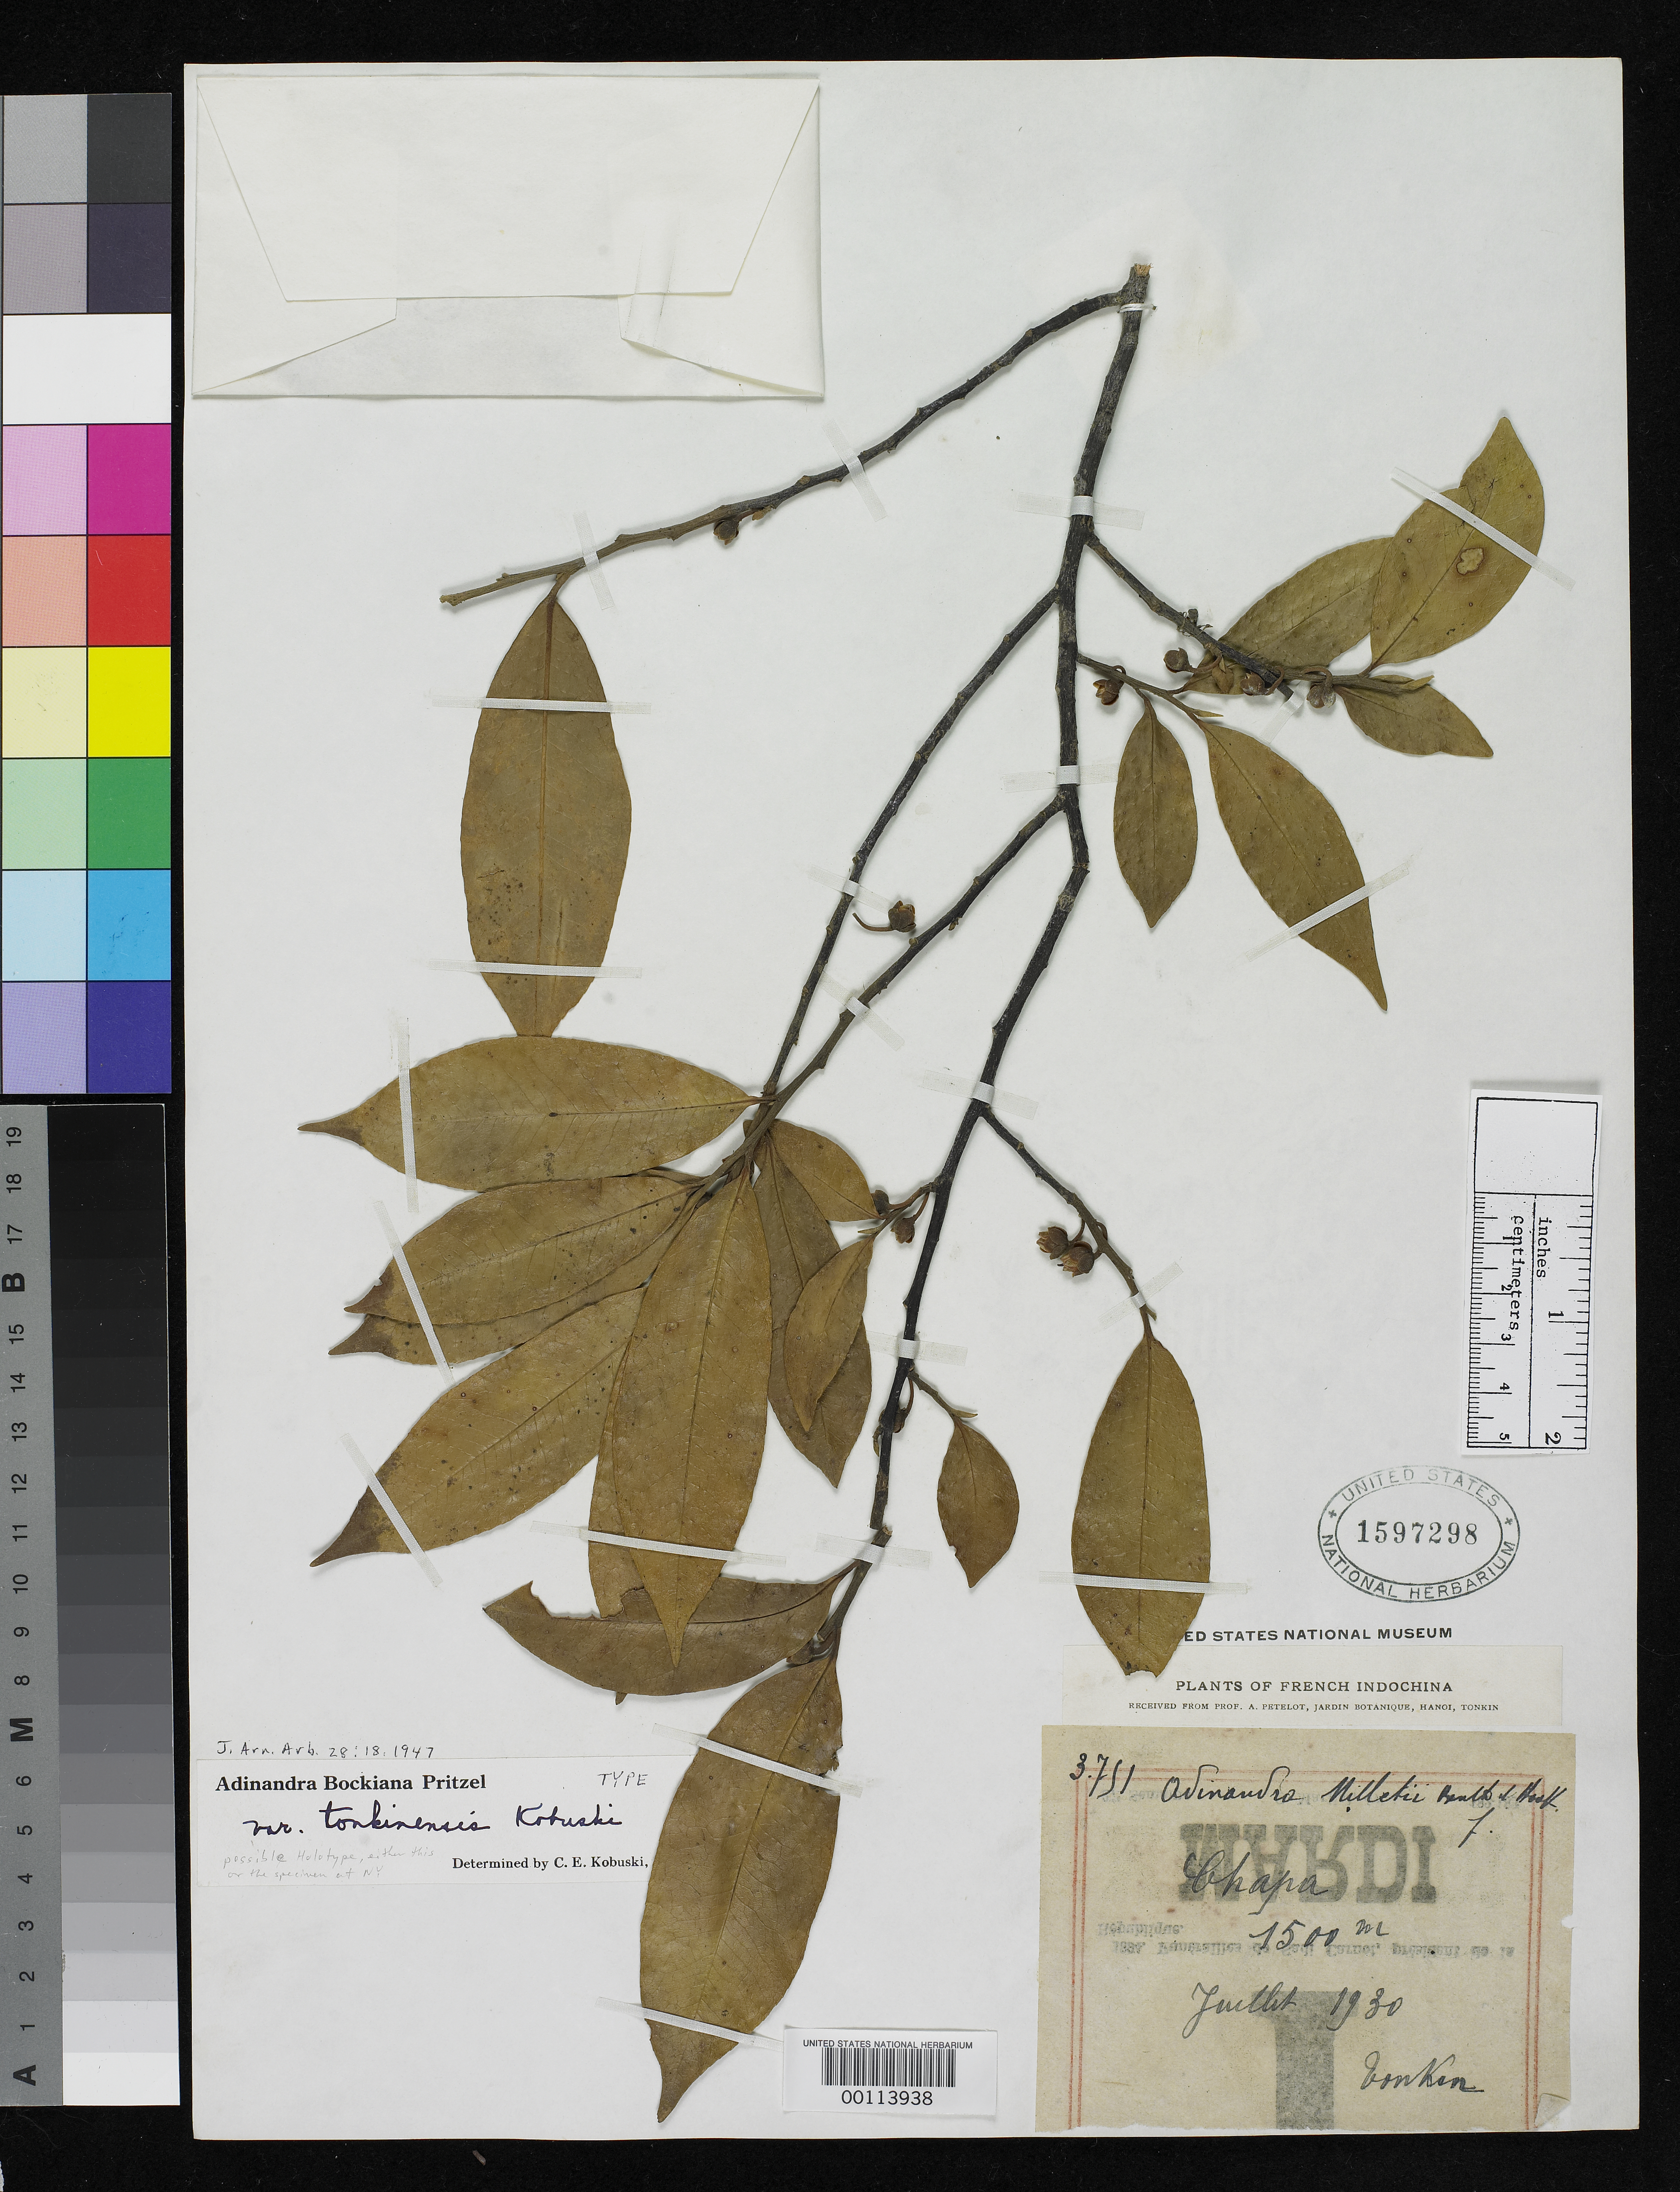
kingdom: Plantae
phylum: Tracheophyta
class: Magnoliopsida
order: Ericales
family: Pentaphylacaceae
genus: Adinandra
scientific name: Adinandra bockiana var. tonkinensis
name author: Kobuski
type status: Holotype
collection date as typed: Jul 1930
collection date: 1930-07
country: Vietnam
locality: Chapa.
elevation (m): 1500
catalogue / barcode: US 1597298